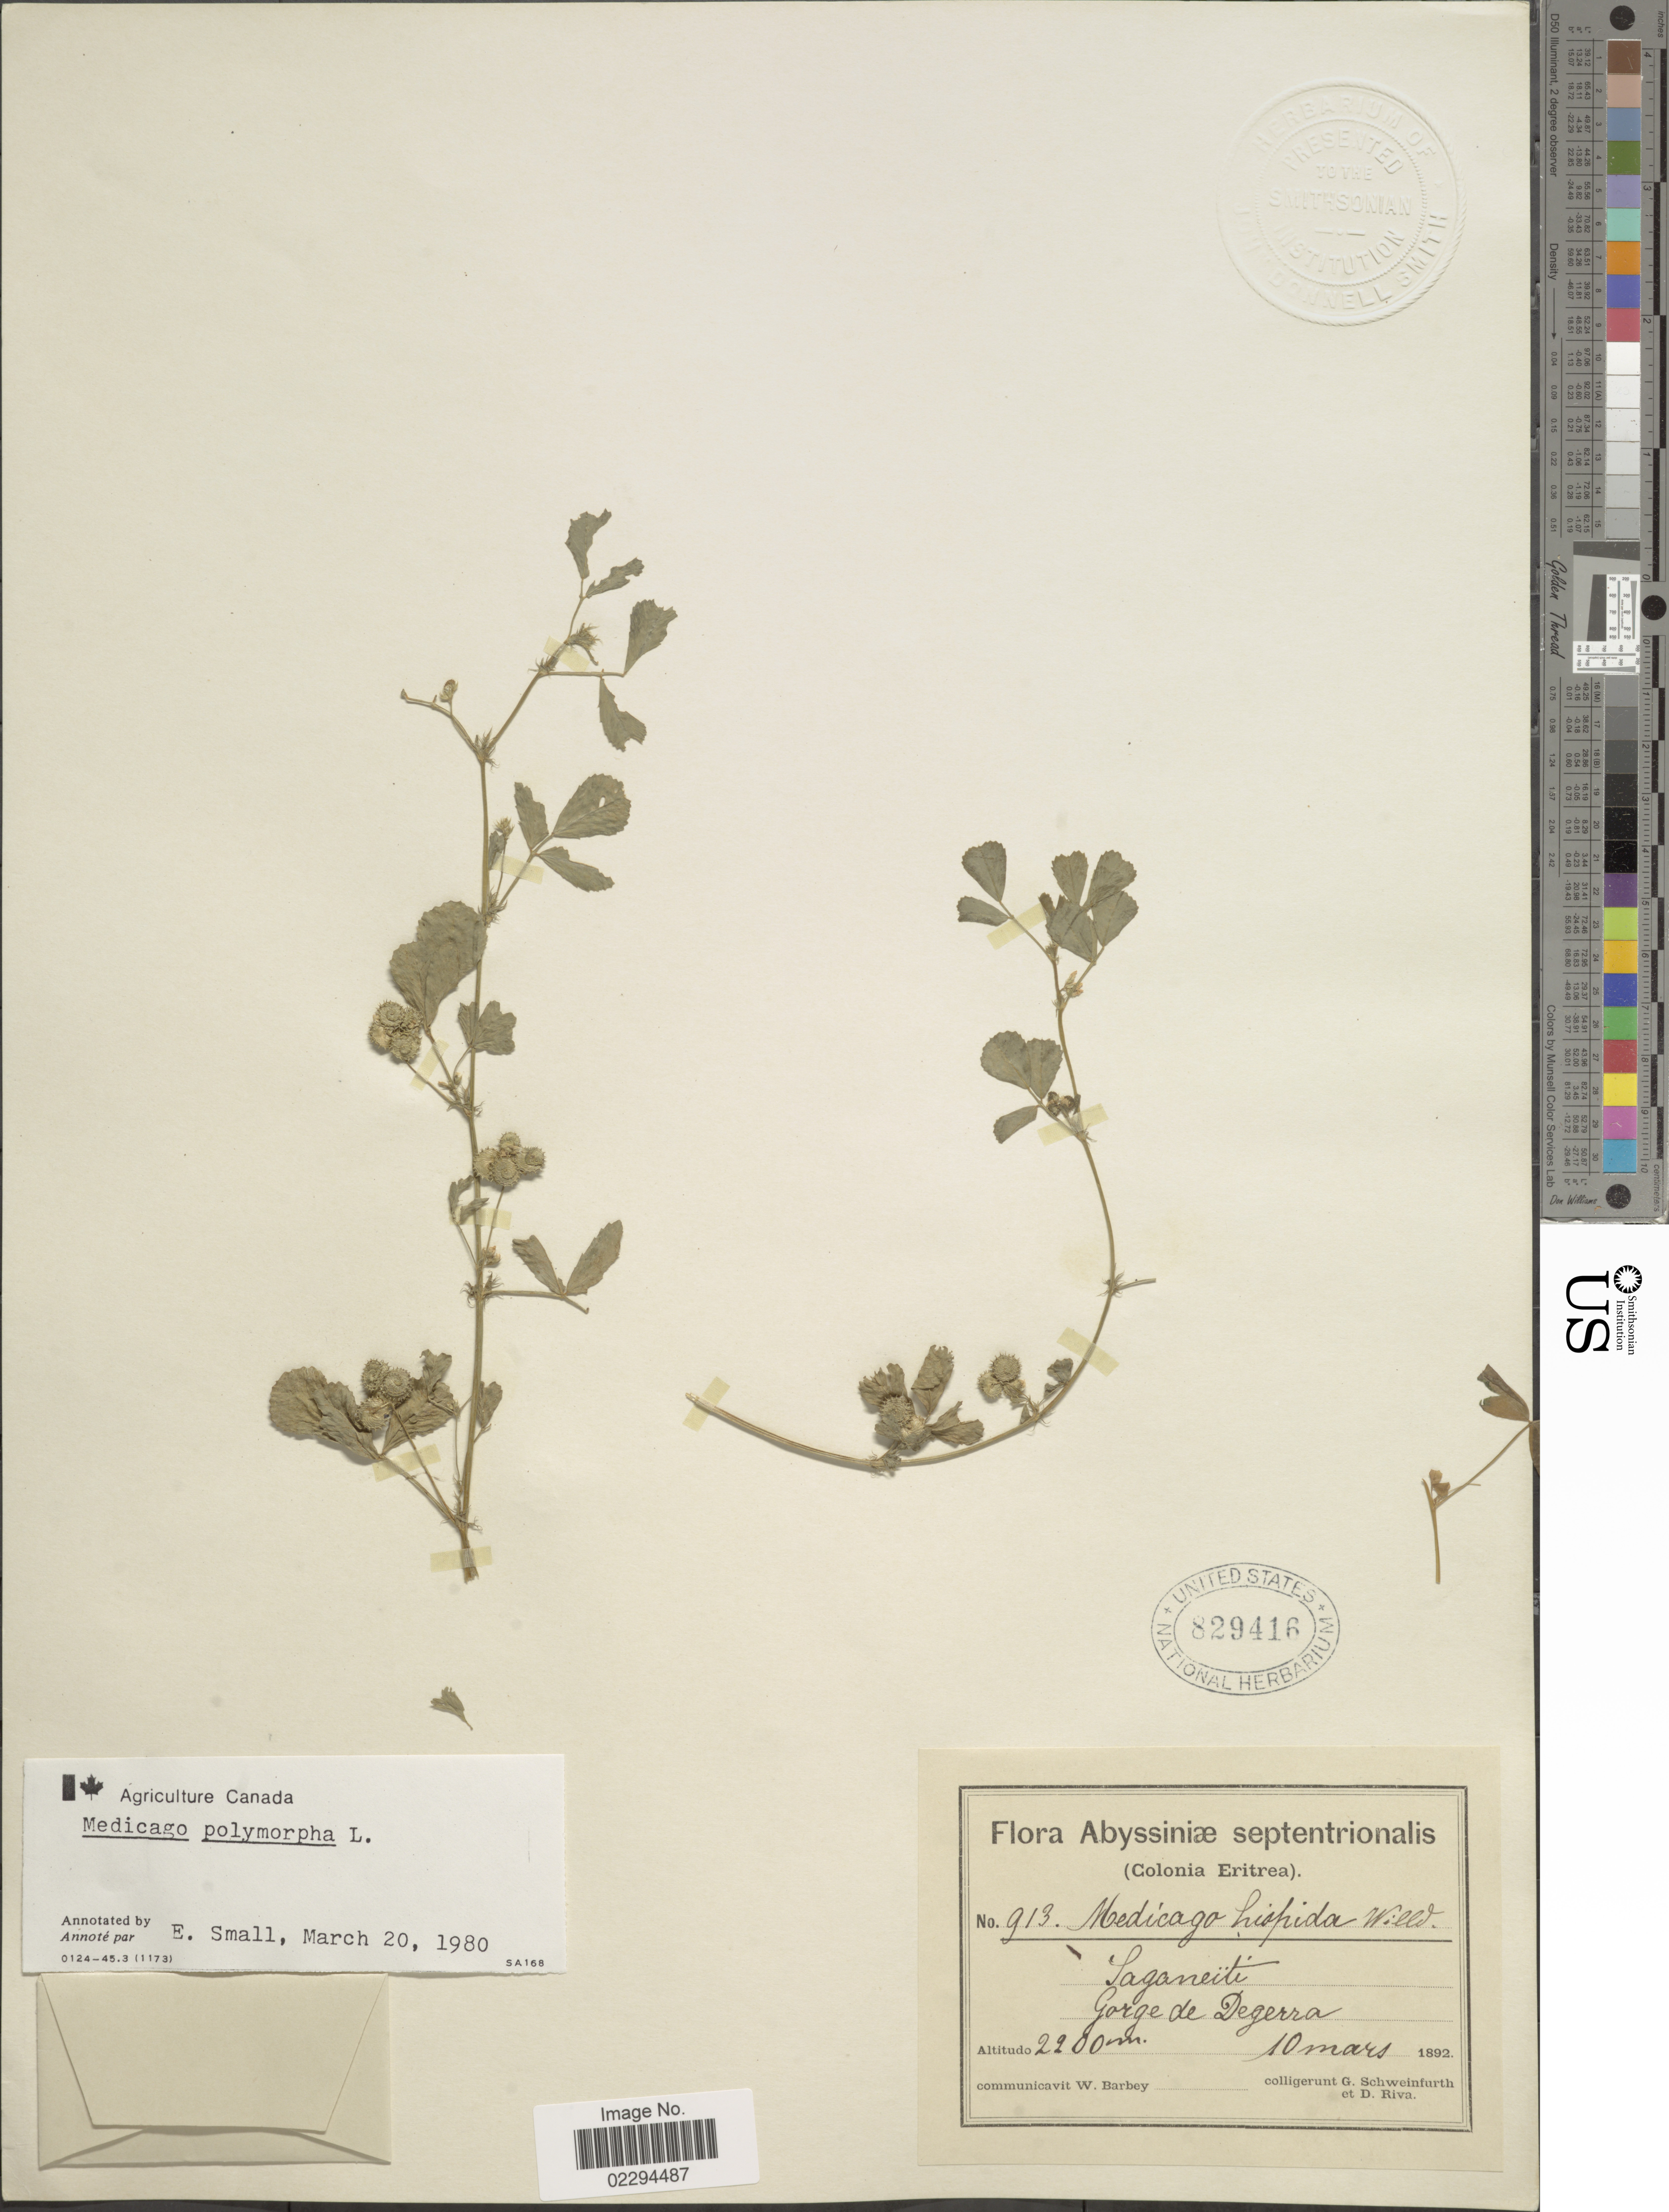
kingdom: Plantae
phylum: Tracheophyta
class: Magnoliopsida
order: Fabales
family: Fabaceae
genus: Medicago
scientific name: Medicago polymorpha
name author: L.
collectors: G. A. Schweinfurth (herbarium) & D. Riva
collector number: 913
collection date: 1892-03-10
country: Eritrea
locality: Abyssiniae septentrionalis. Gorge de Degerra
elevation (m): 2200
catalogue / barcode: US 829416